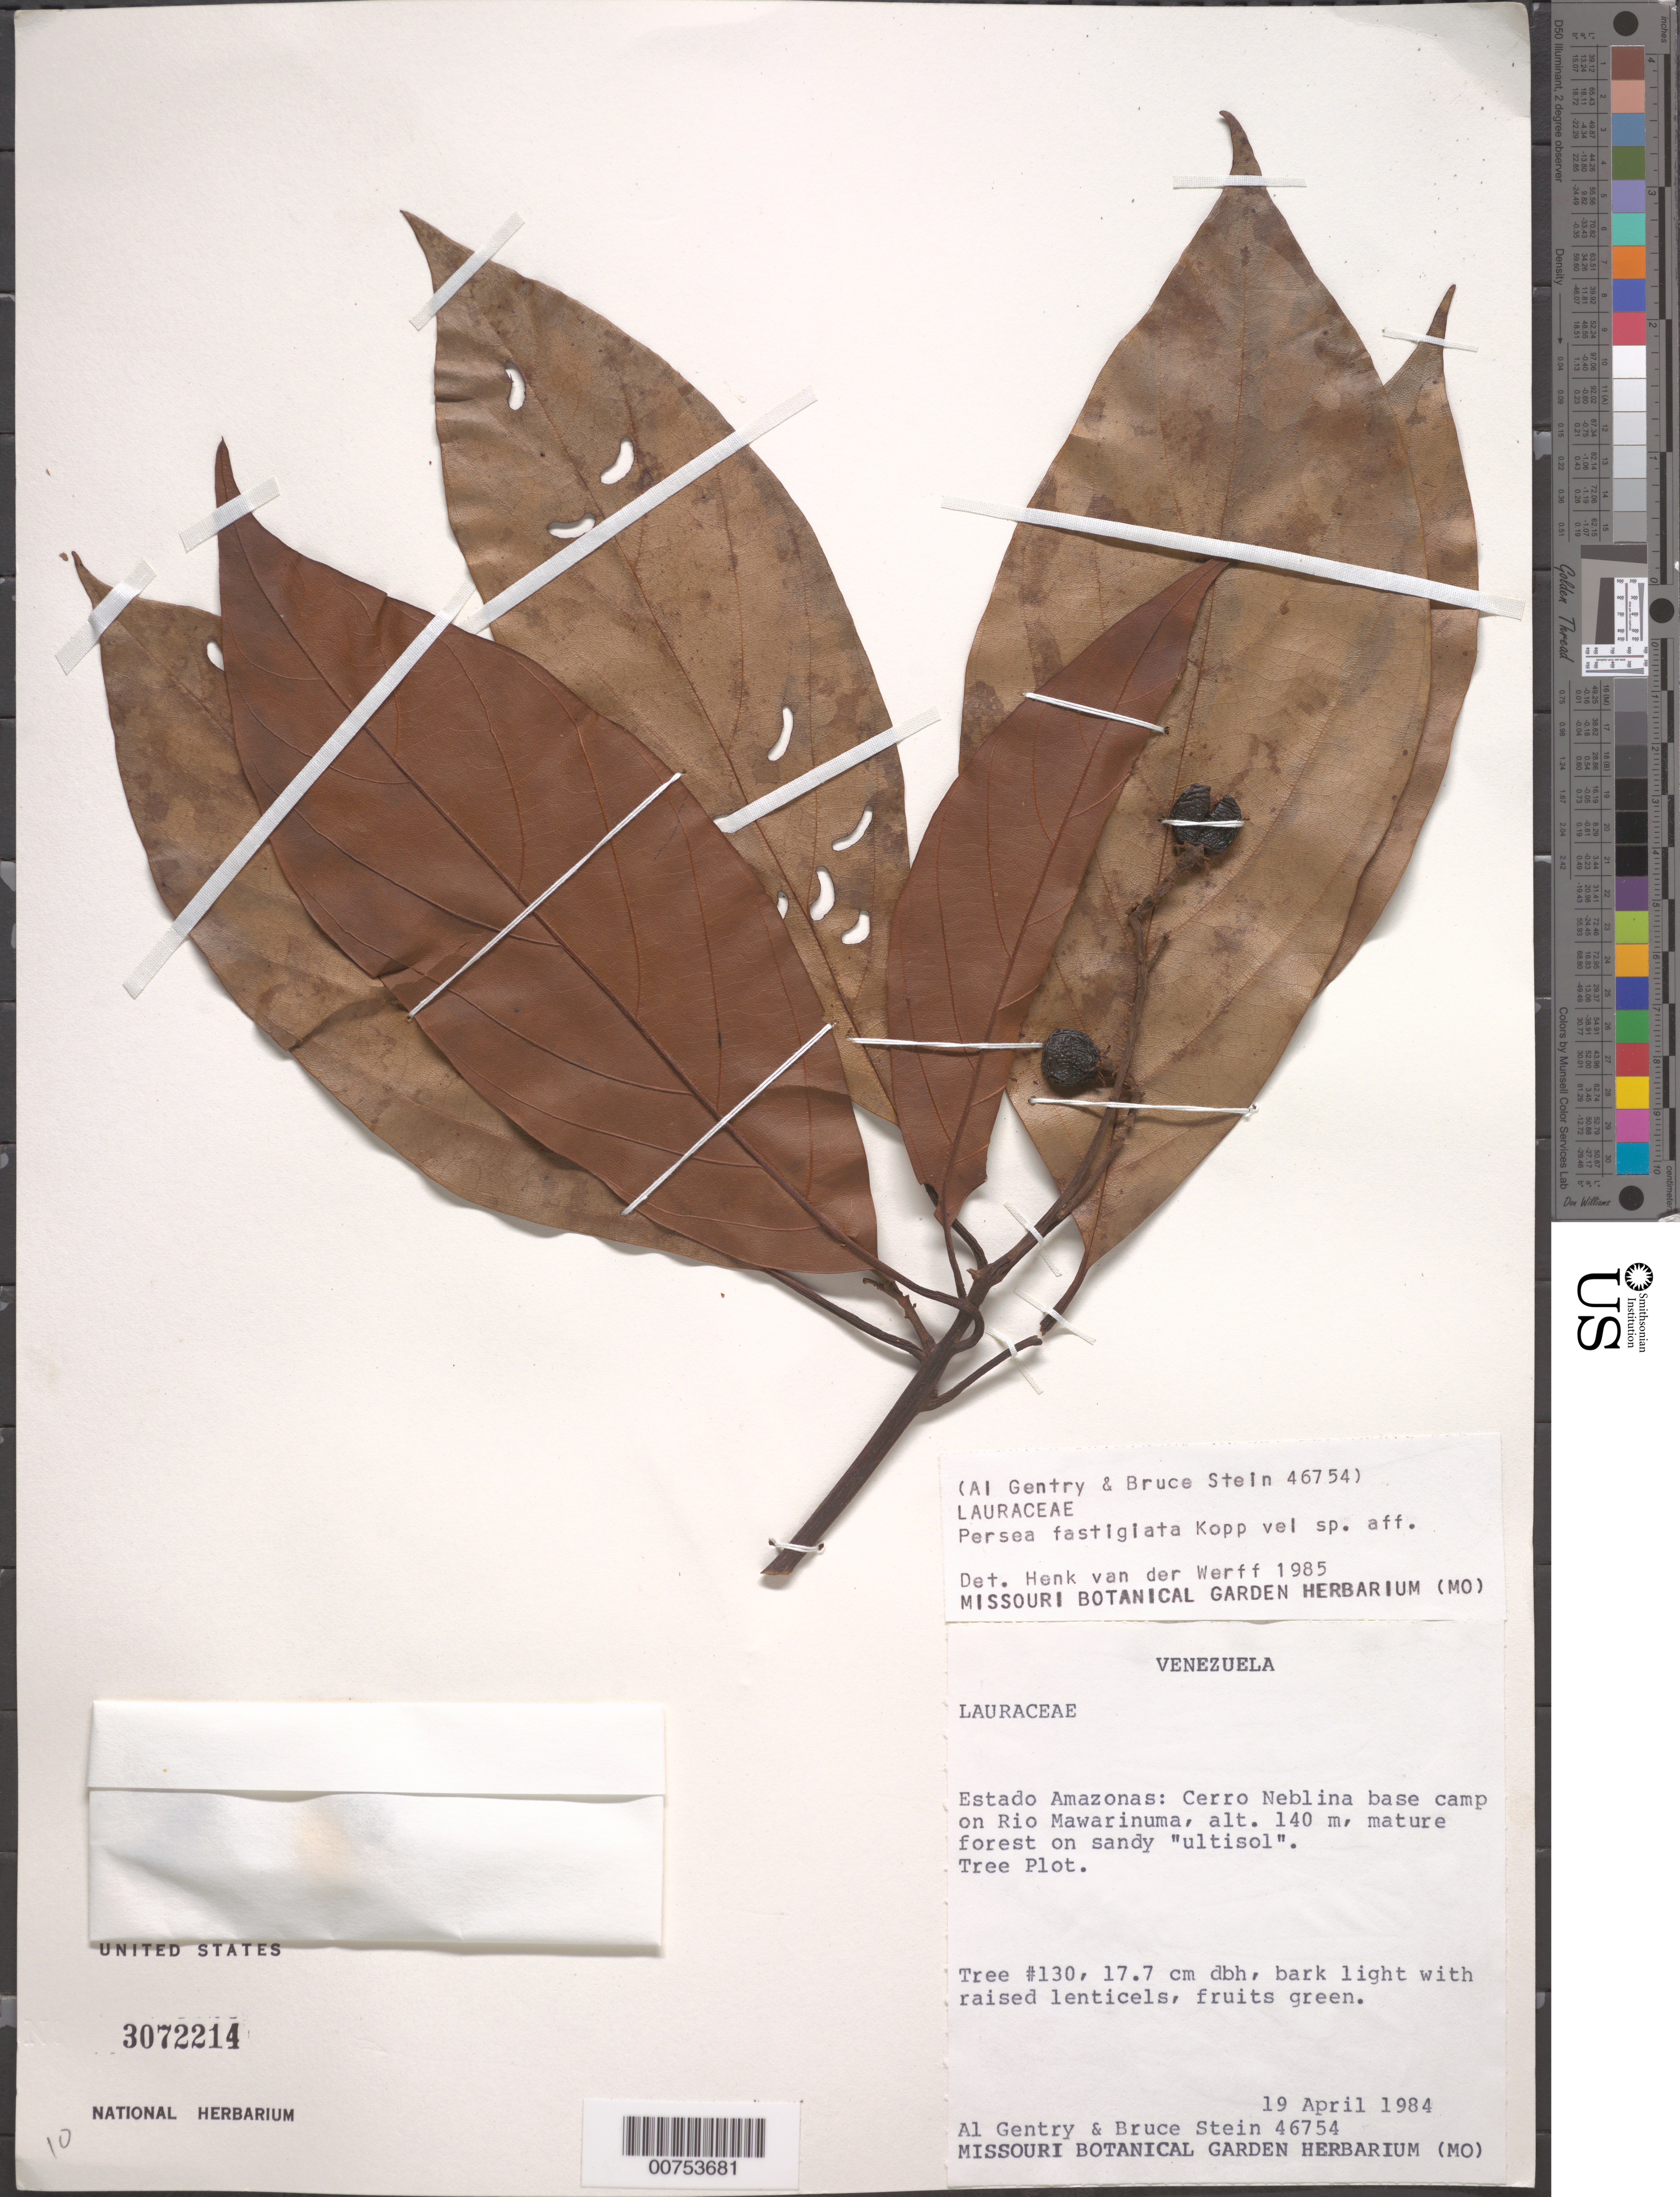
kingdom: Plantae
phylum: Tracheophyta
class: Magnoliopsida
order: Laurales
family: Lauraceae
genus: Persea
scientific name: Persea fastigiata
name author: L.E. Kopp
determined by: van der Werff, H., (MO), Missouri Botanical Garden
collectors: A. H. Gentry & B. Stein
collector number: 46754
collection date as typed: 19-Apr-84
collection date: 1984-04-19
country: Venezuela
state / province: Amazonas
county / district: Río Negro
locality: Cerro de La Neblina, base camp along Río Mawarinuma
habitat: Mature forest on sandy "ultisol"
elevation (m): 140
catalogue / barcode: US 3072214